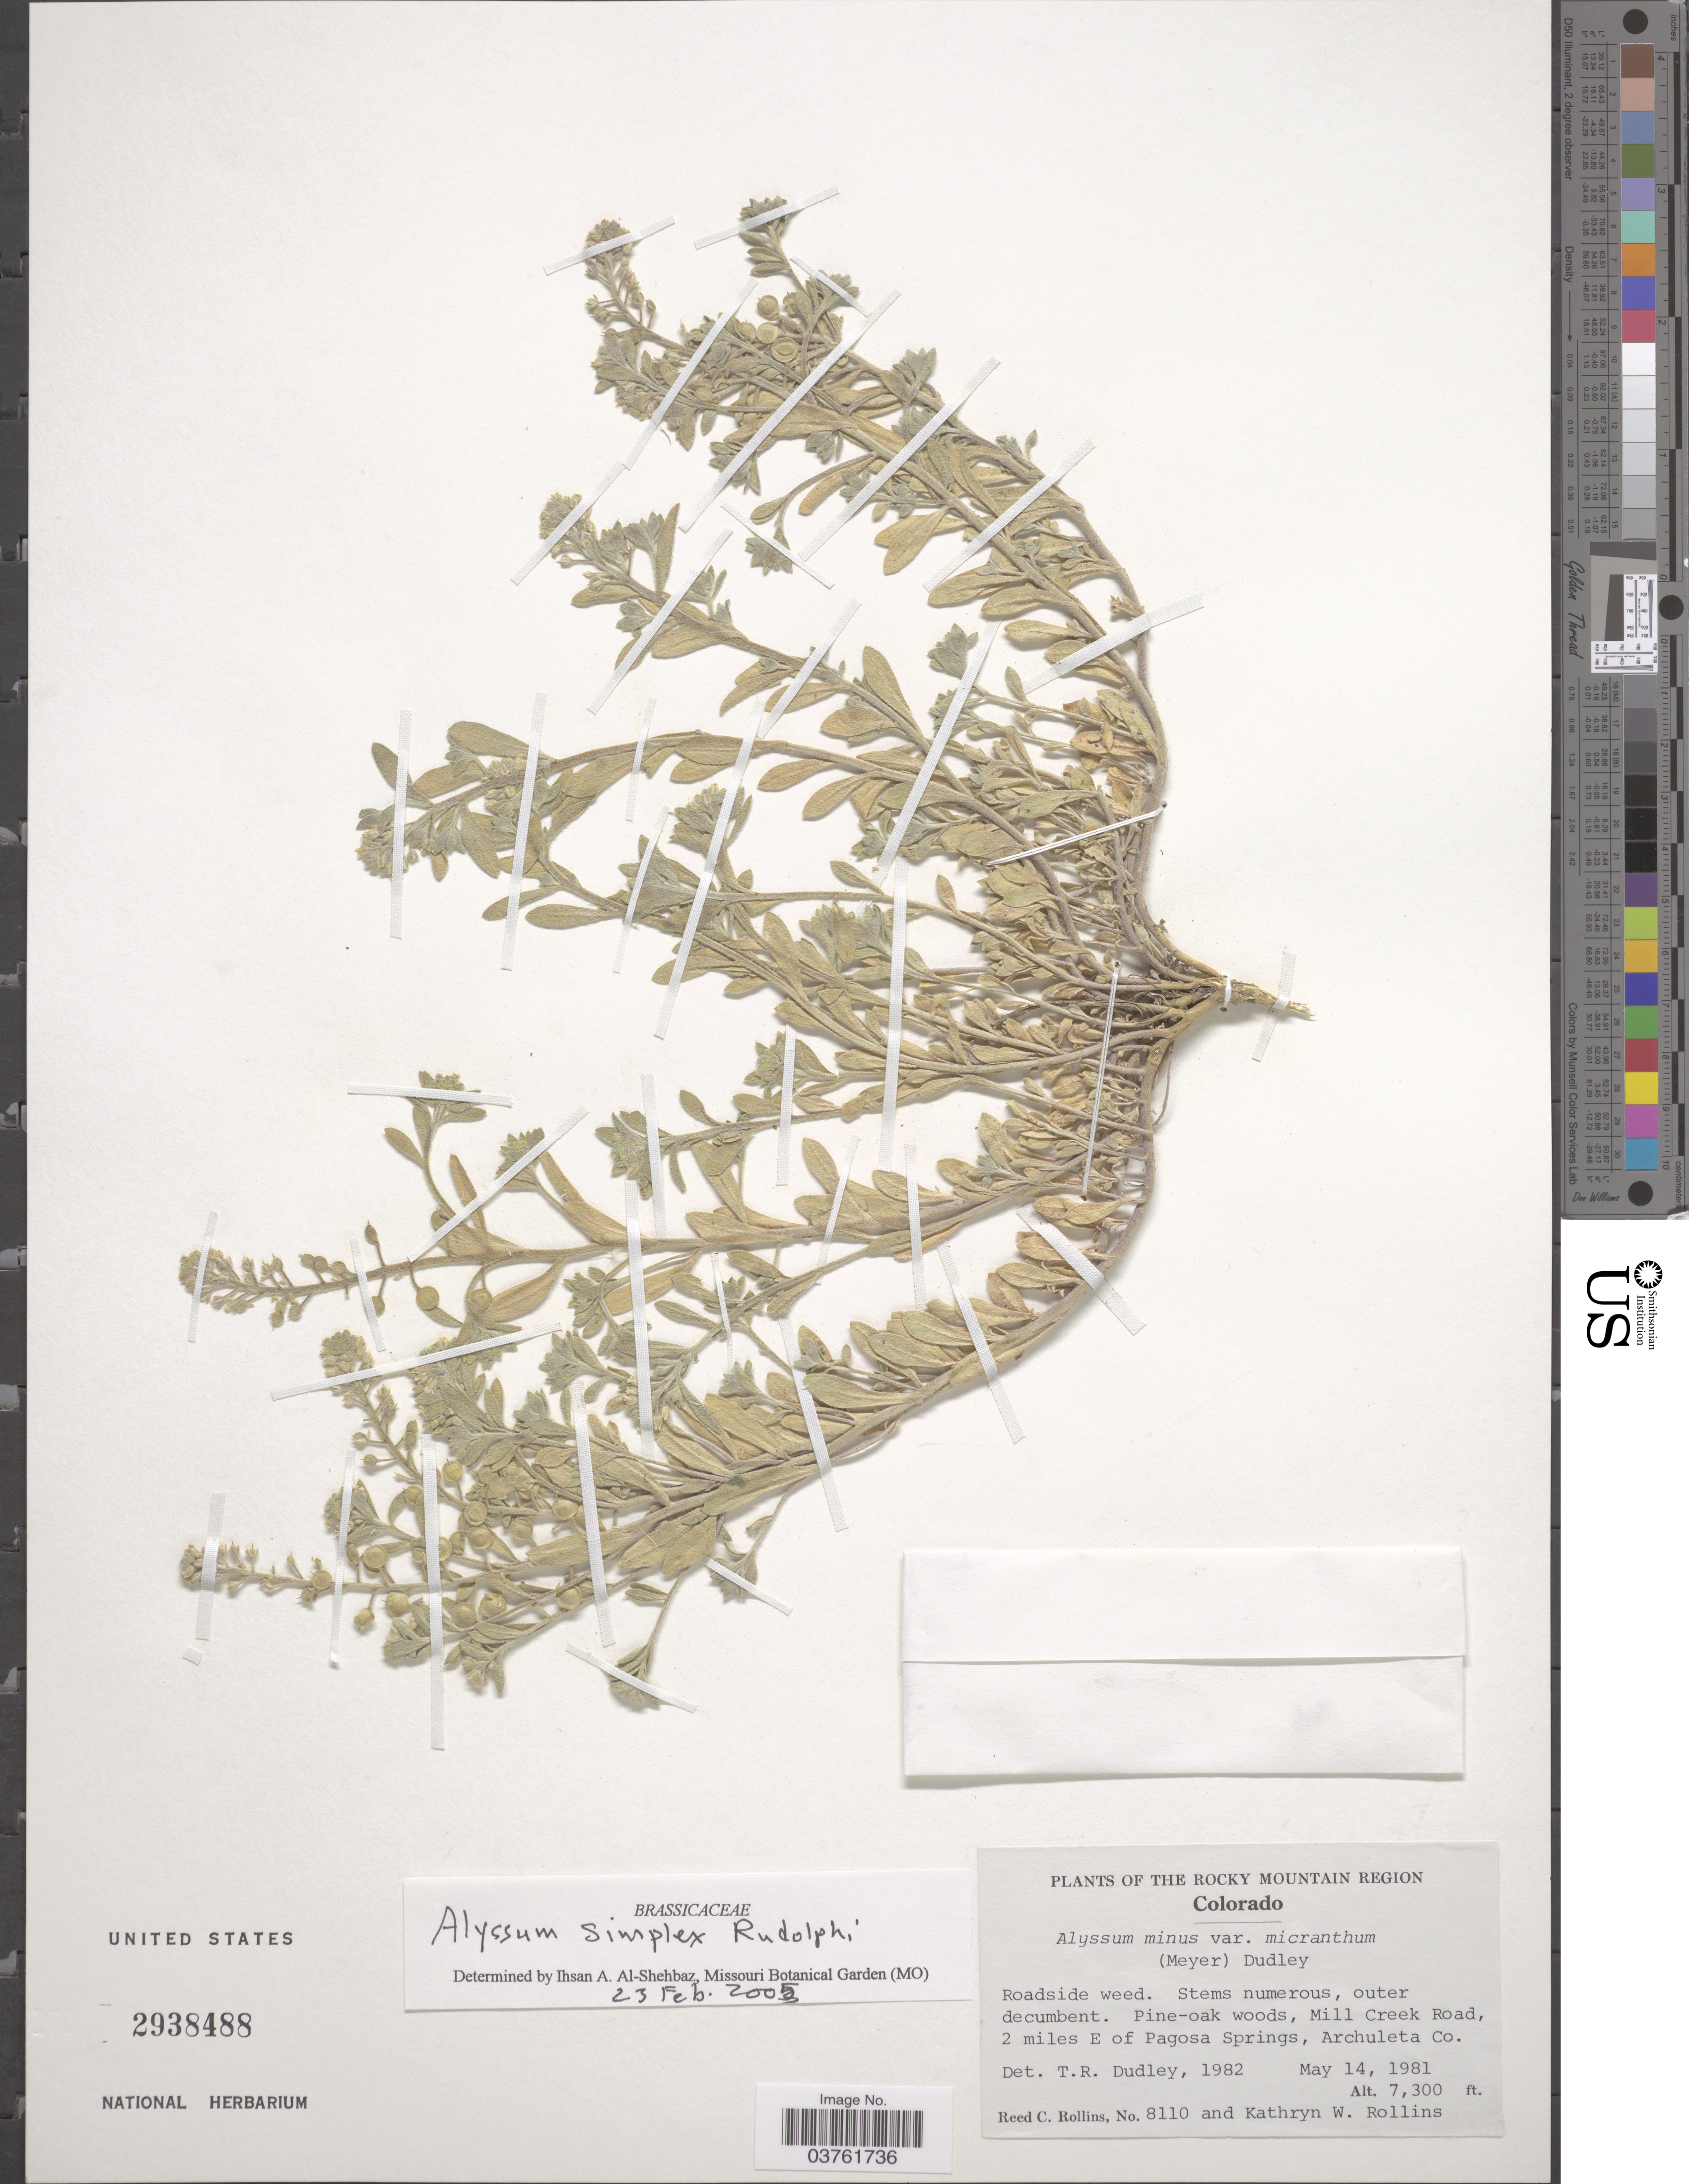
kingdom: Plantae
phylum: Tracheophyta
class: Magnoliopsida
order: Brassicales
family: Brassicaceae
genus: Alyssum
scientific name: Alyssum simplex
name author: Rudolphi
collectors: R. C. Rollins & K. W. Rollins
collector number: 8110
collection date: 1981-05-14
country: United States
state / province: Colorado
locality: The Rocky Mountain Region. Pine-oak woods, Mill Creek Road, 2 miles E of Pagosa Springs, Archuleta Co.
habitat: roadside weed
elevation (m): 2225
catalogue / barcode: US 2938488